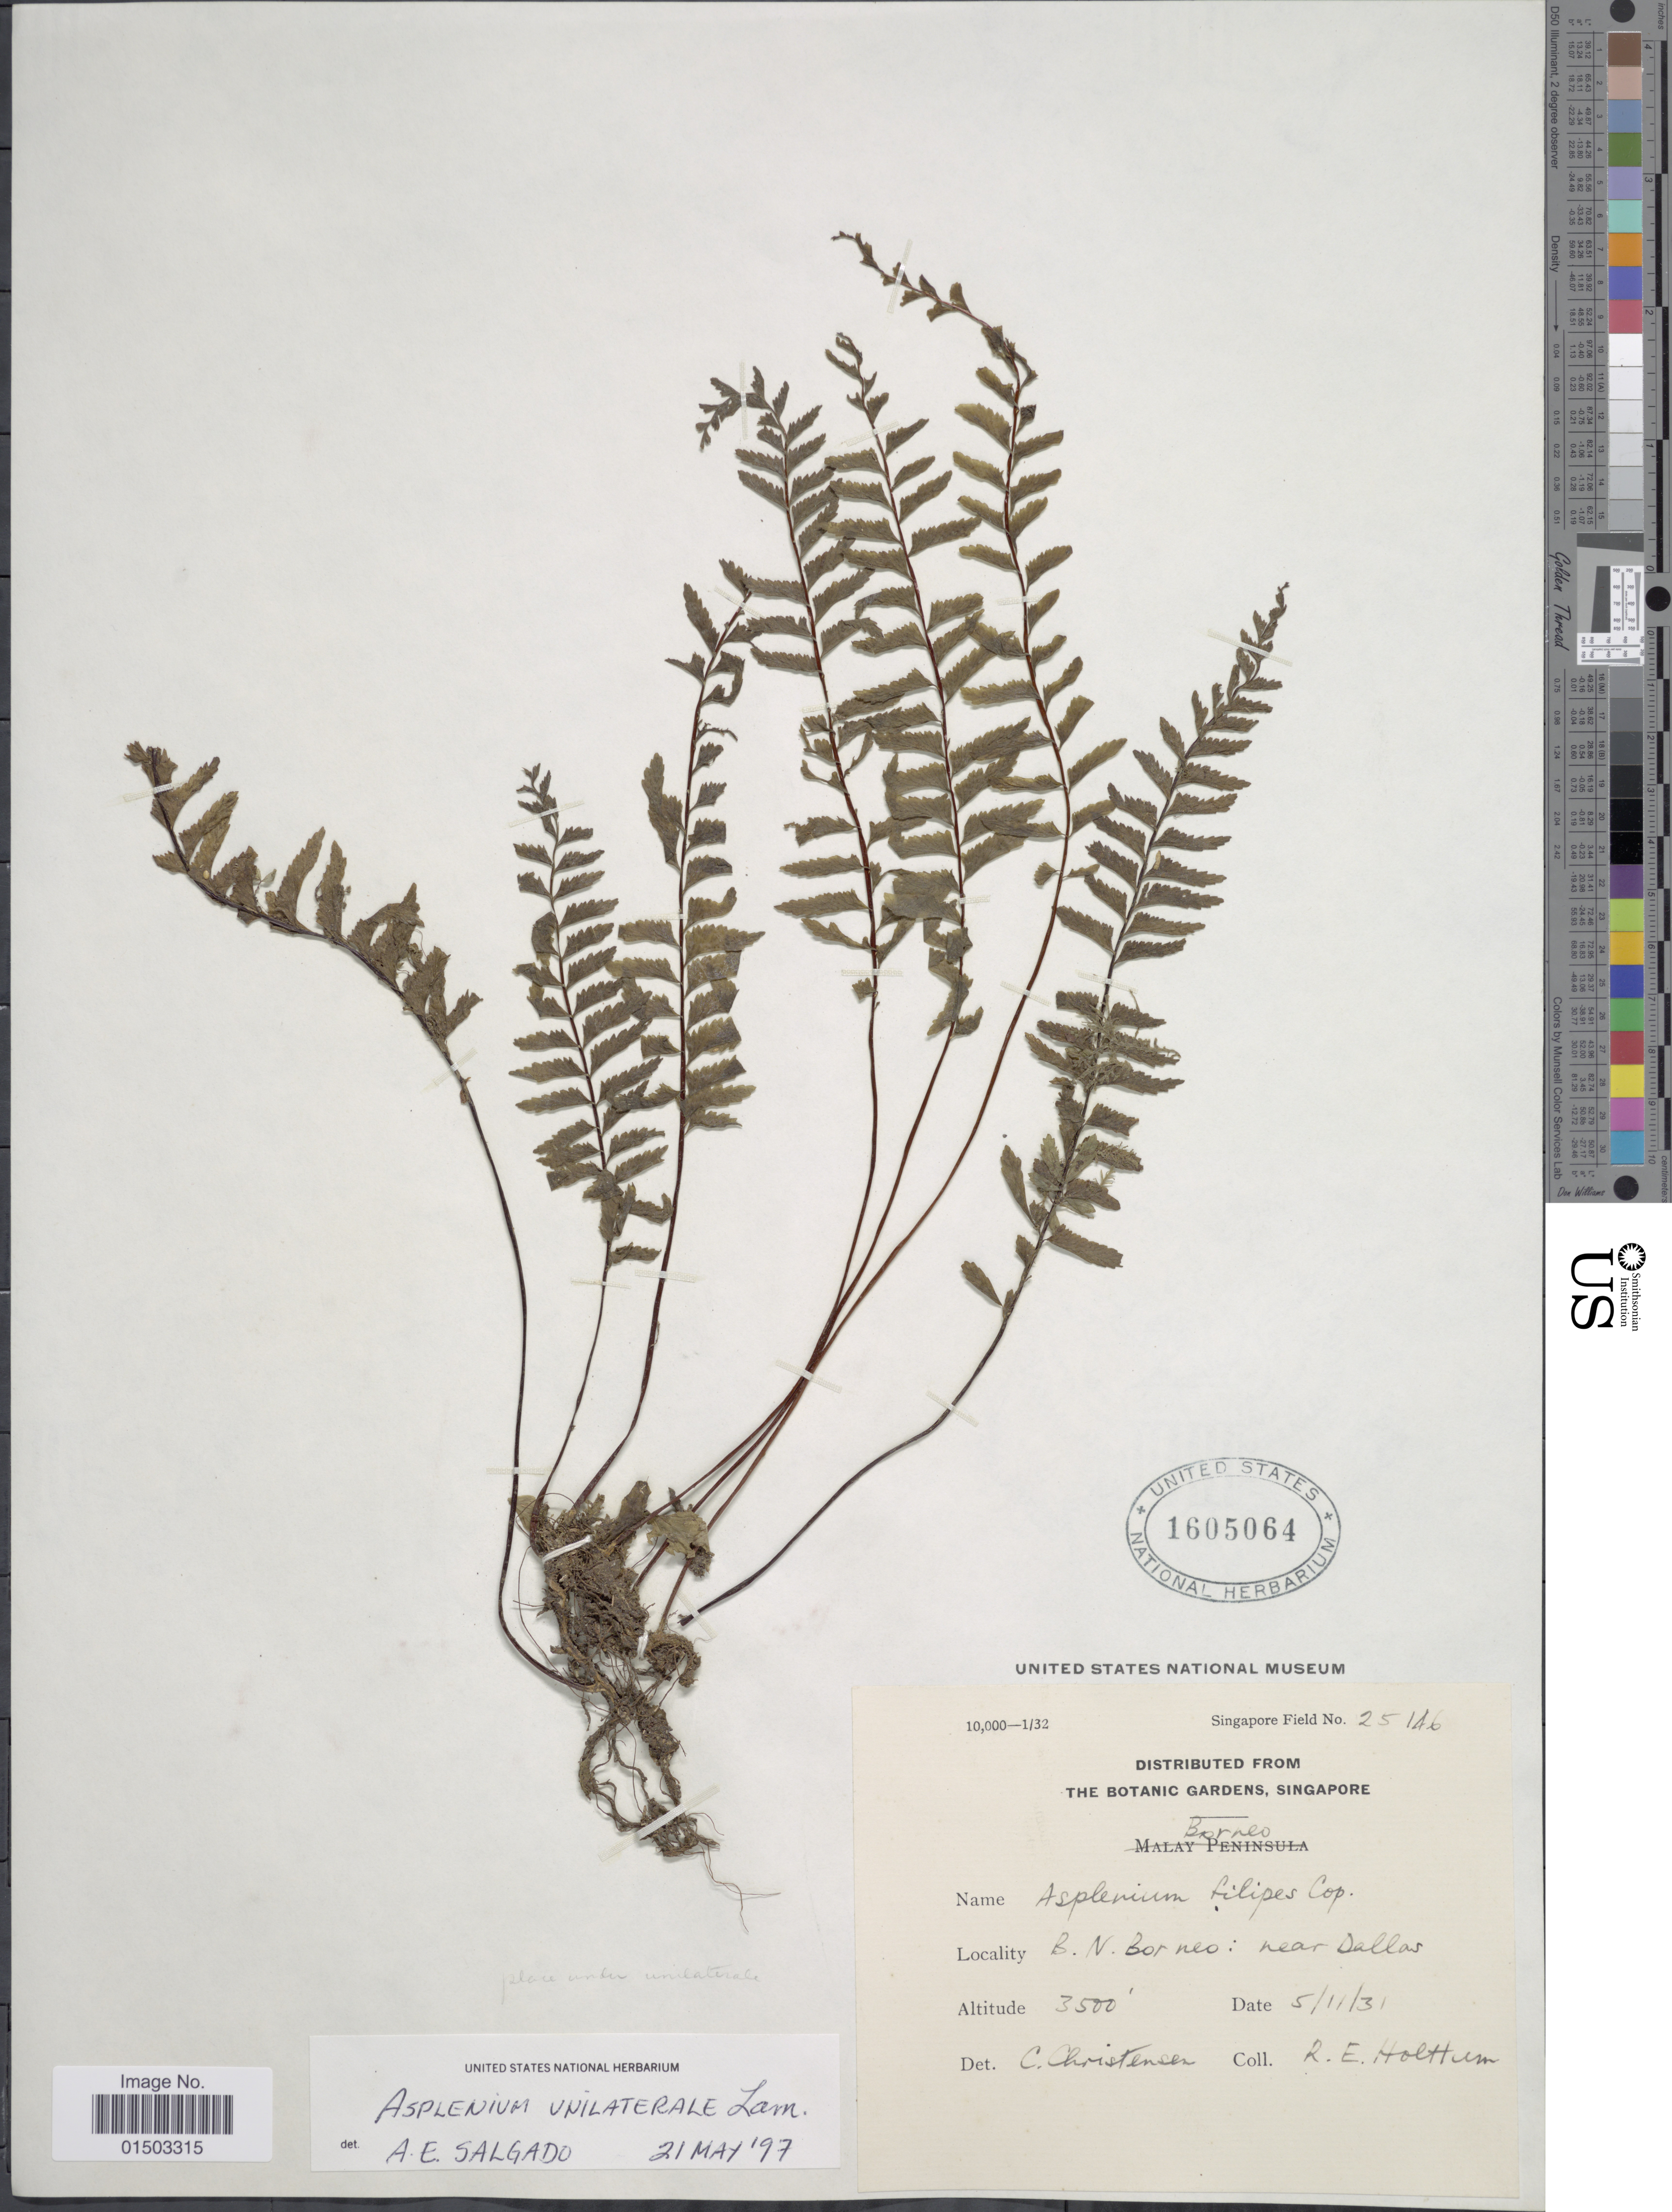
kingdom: Plantae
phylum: Tracheophyta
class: Polypodiopsida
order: Polypodiales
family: Aspleniaceae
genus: Hymenasplenium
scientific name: Hymenasplenium unilaterale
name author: (Lam.) Hayata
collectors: R. E. Holttum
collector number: Singapore Field 25116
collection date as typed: Transcribed d/m/y: 5/11/31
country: Malaysia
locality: Borneo, B.N. Borneo, near Dallas.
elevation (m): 1067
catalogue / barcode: US 1605064